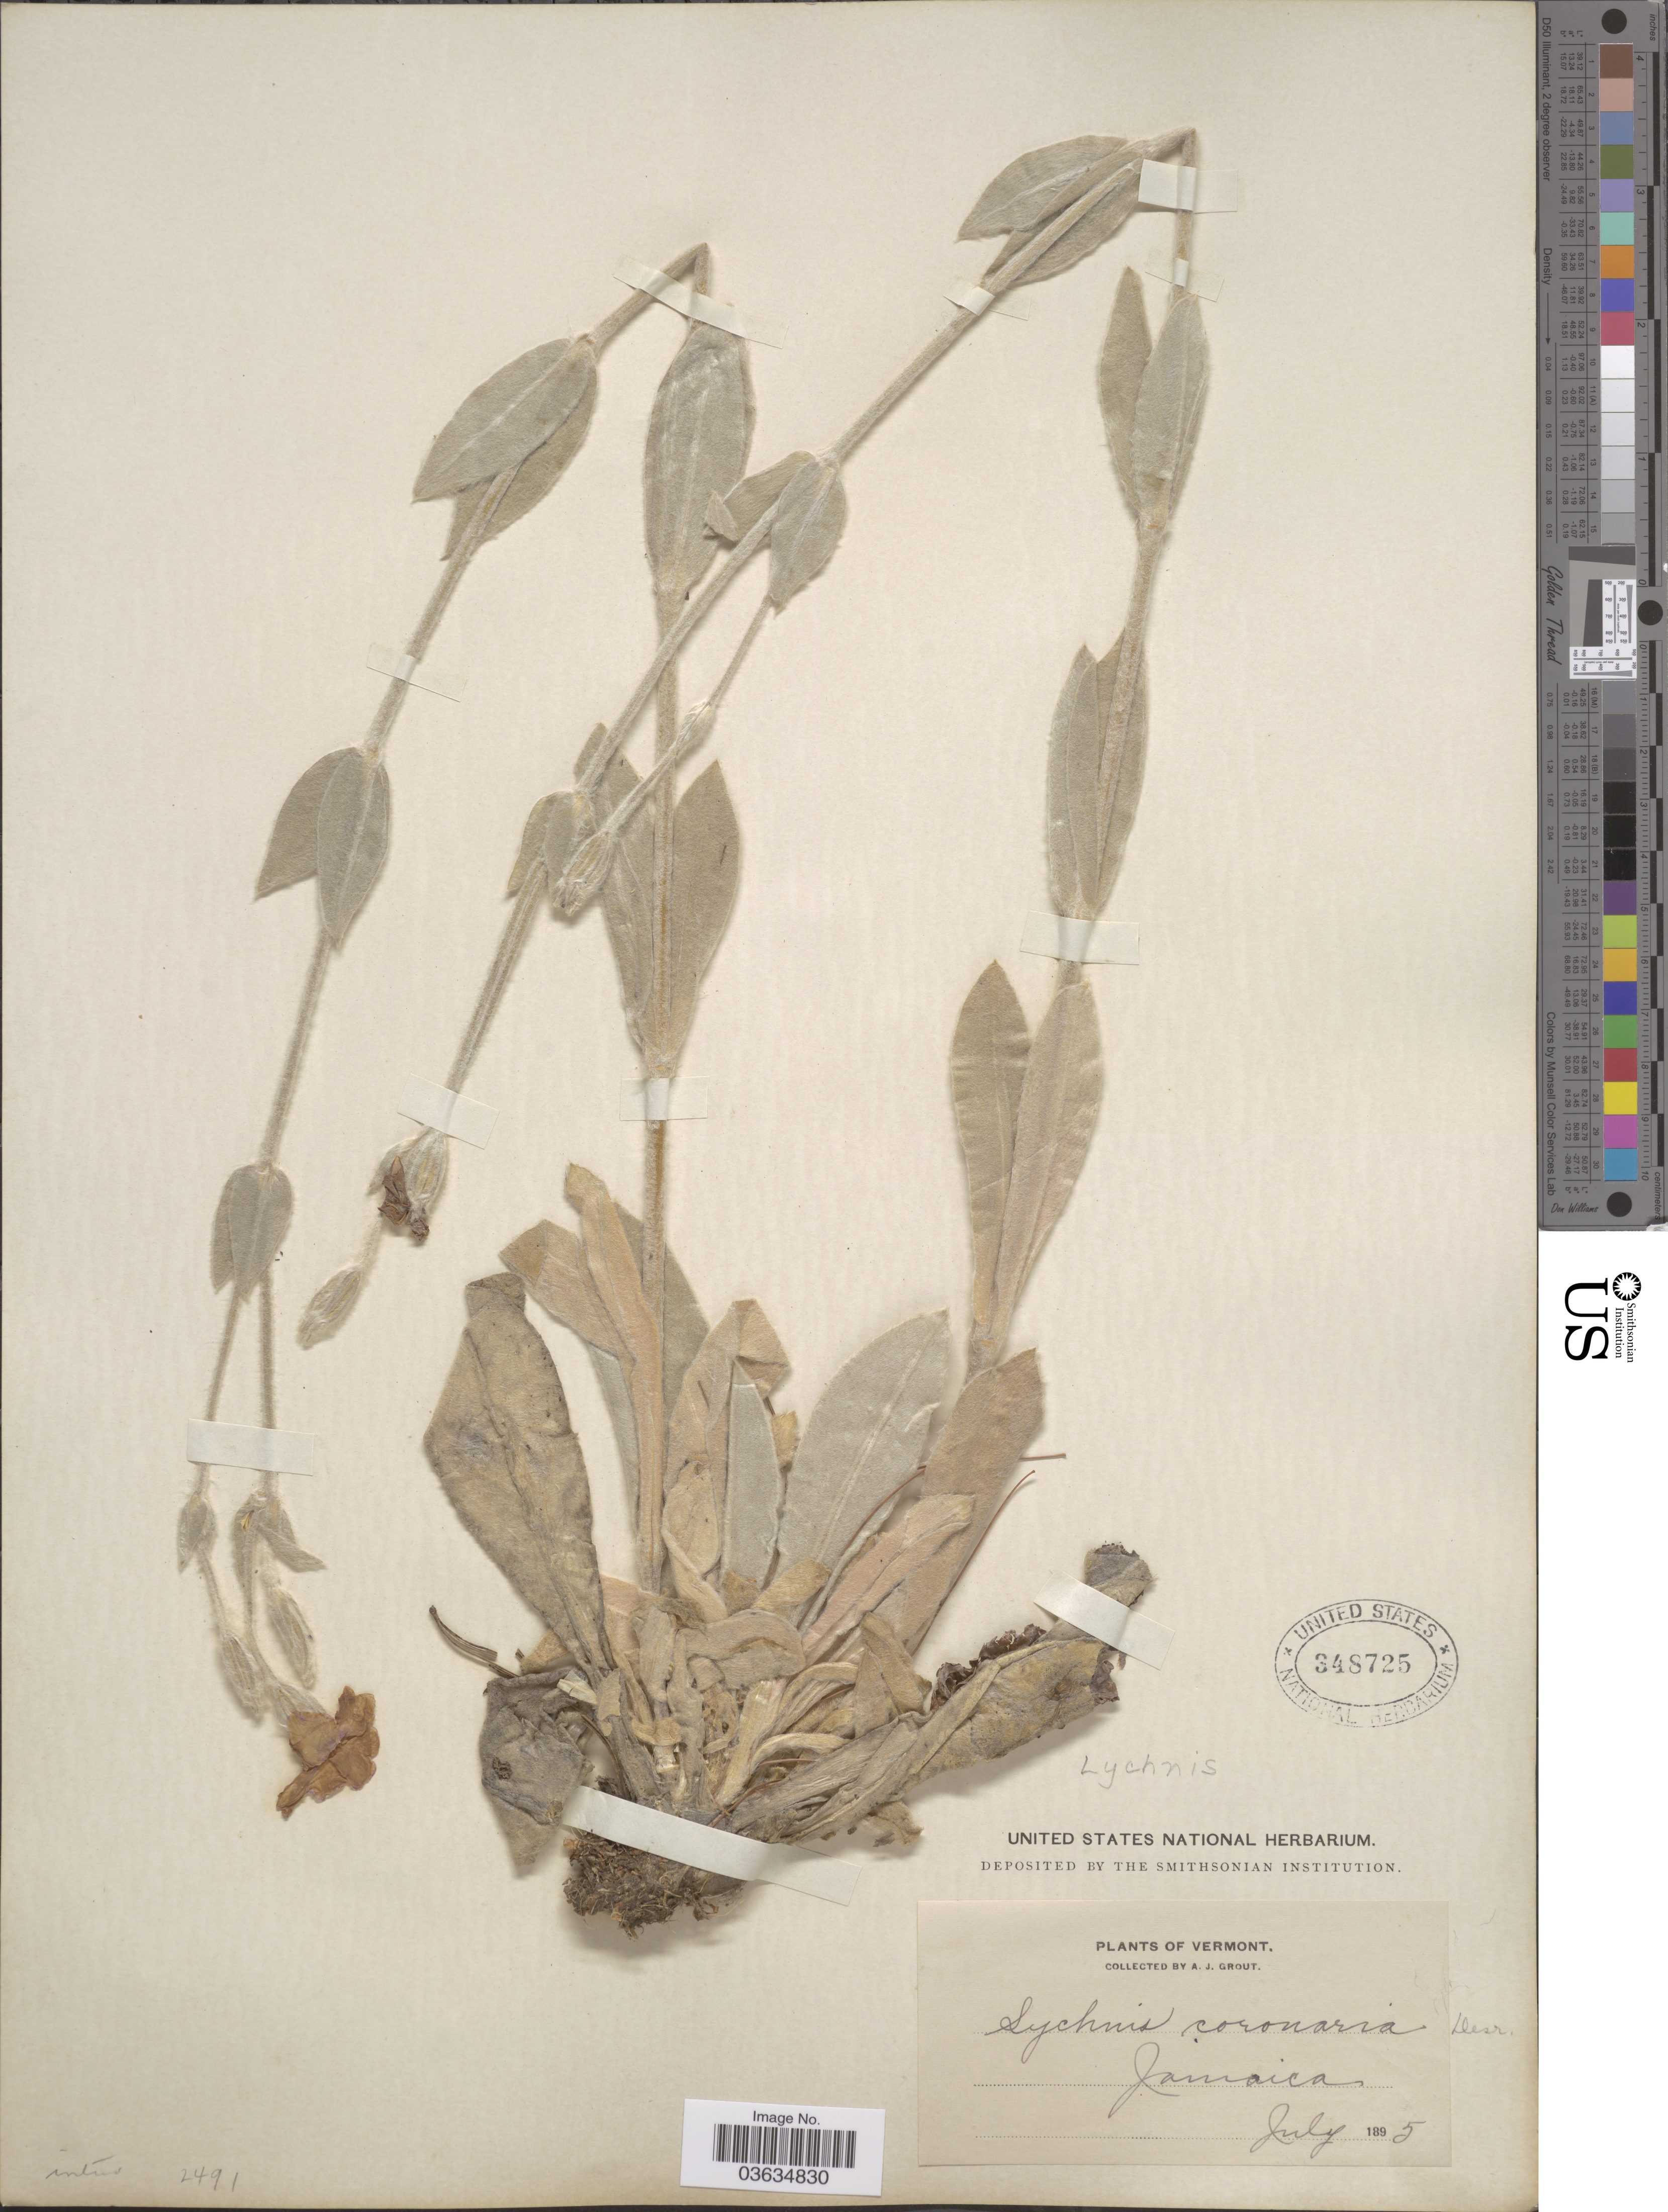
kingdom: Plantae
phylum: Tracheophyta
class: Magnoliopsida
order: Caryophyllales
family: Caryophyllaceae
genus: Silene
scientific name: Silene coronaria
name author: (L.) Clairv.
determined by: Strong, Mark T., (BOT), Smithsonian Institution - National Museum of Natural History (UNITED STATES)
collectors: A. J. Grout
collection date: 1895-07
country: United States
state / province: Vermont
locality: Jamaica.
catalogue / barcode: US 348725